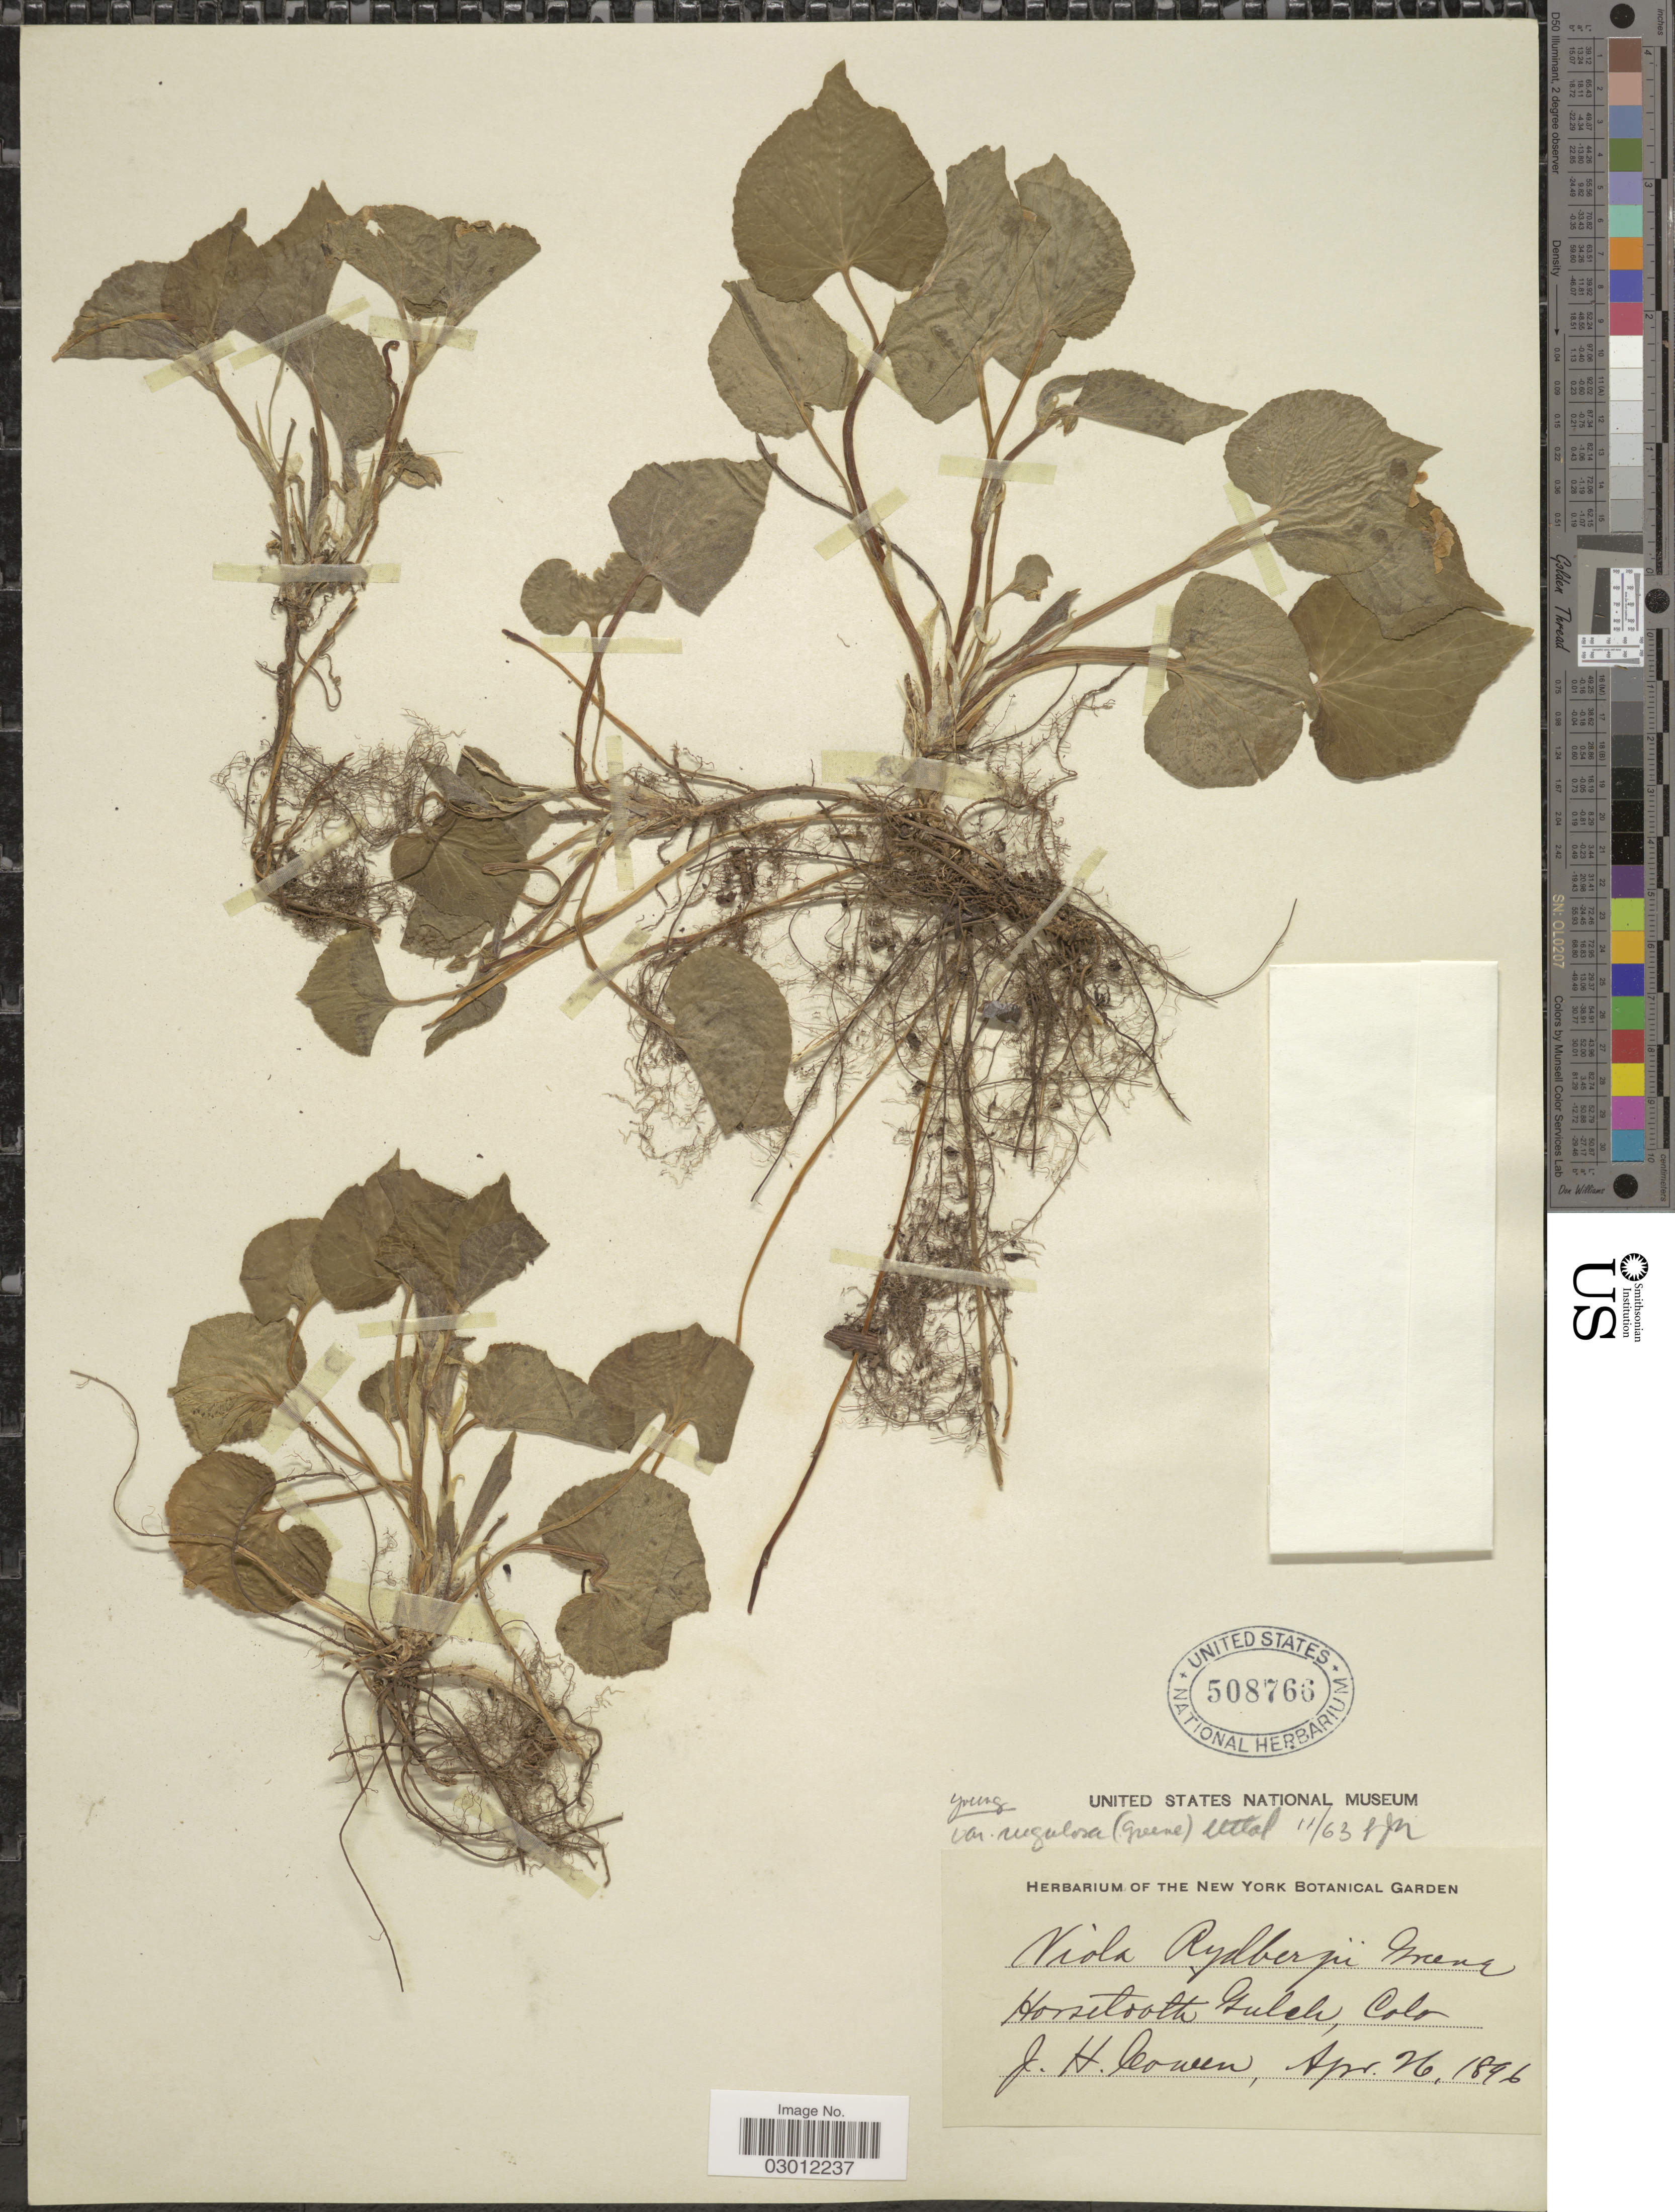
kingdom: Plantae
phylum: Tracheophyta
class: Magnoliopsida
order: Malpighiales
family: Violaceae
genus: Viola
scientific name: Viola canadensis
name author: L.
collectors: J. H. Cowen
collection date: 1896-04-26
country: United States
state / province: Colorado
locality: Horsetooth Gulch.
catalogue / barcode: US 508766